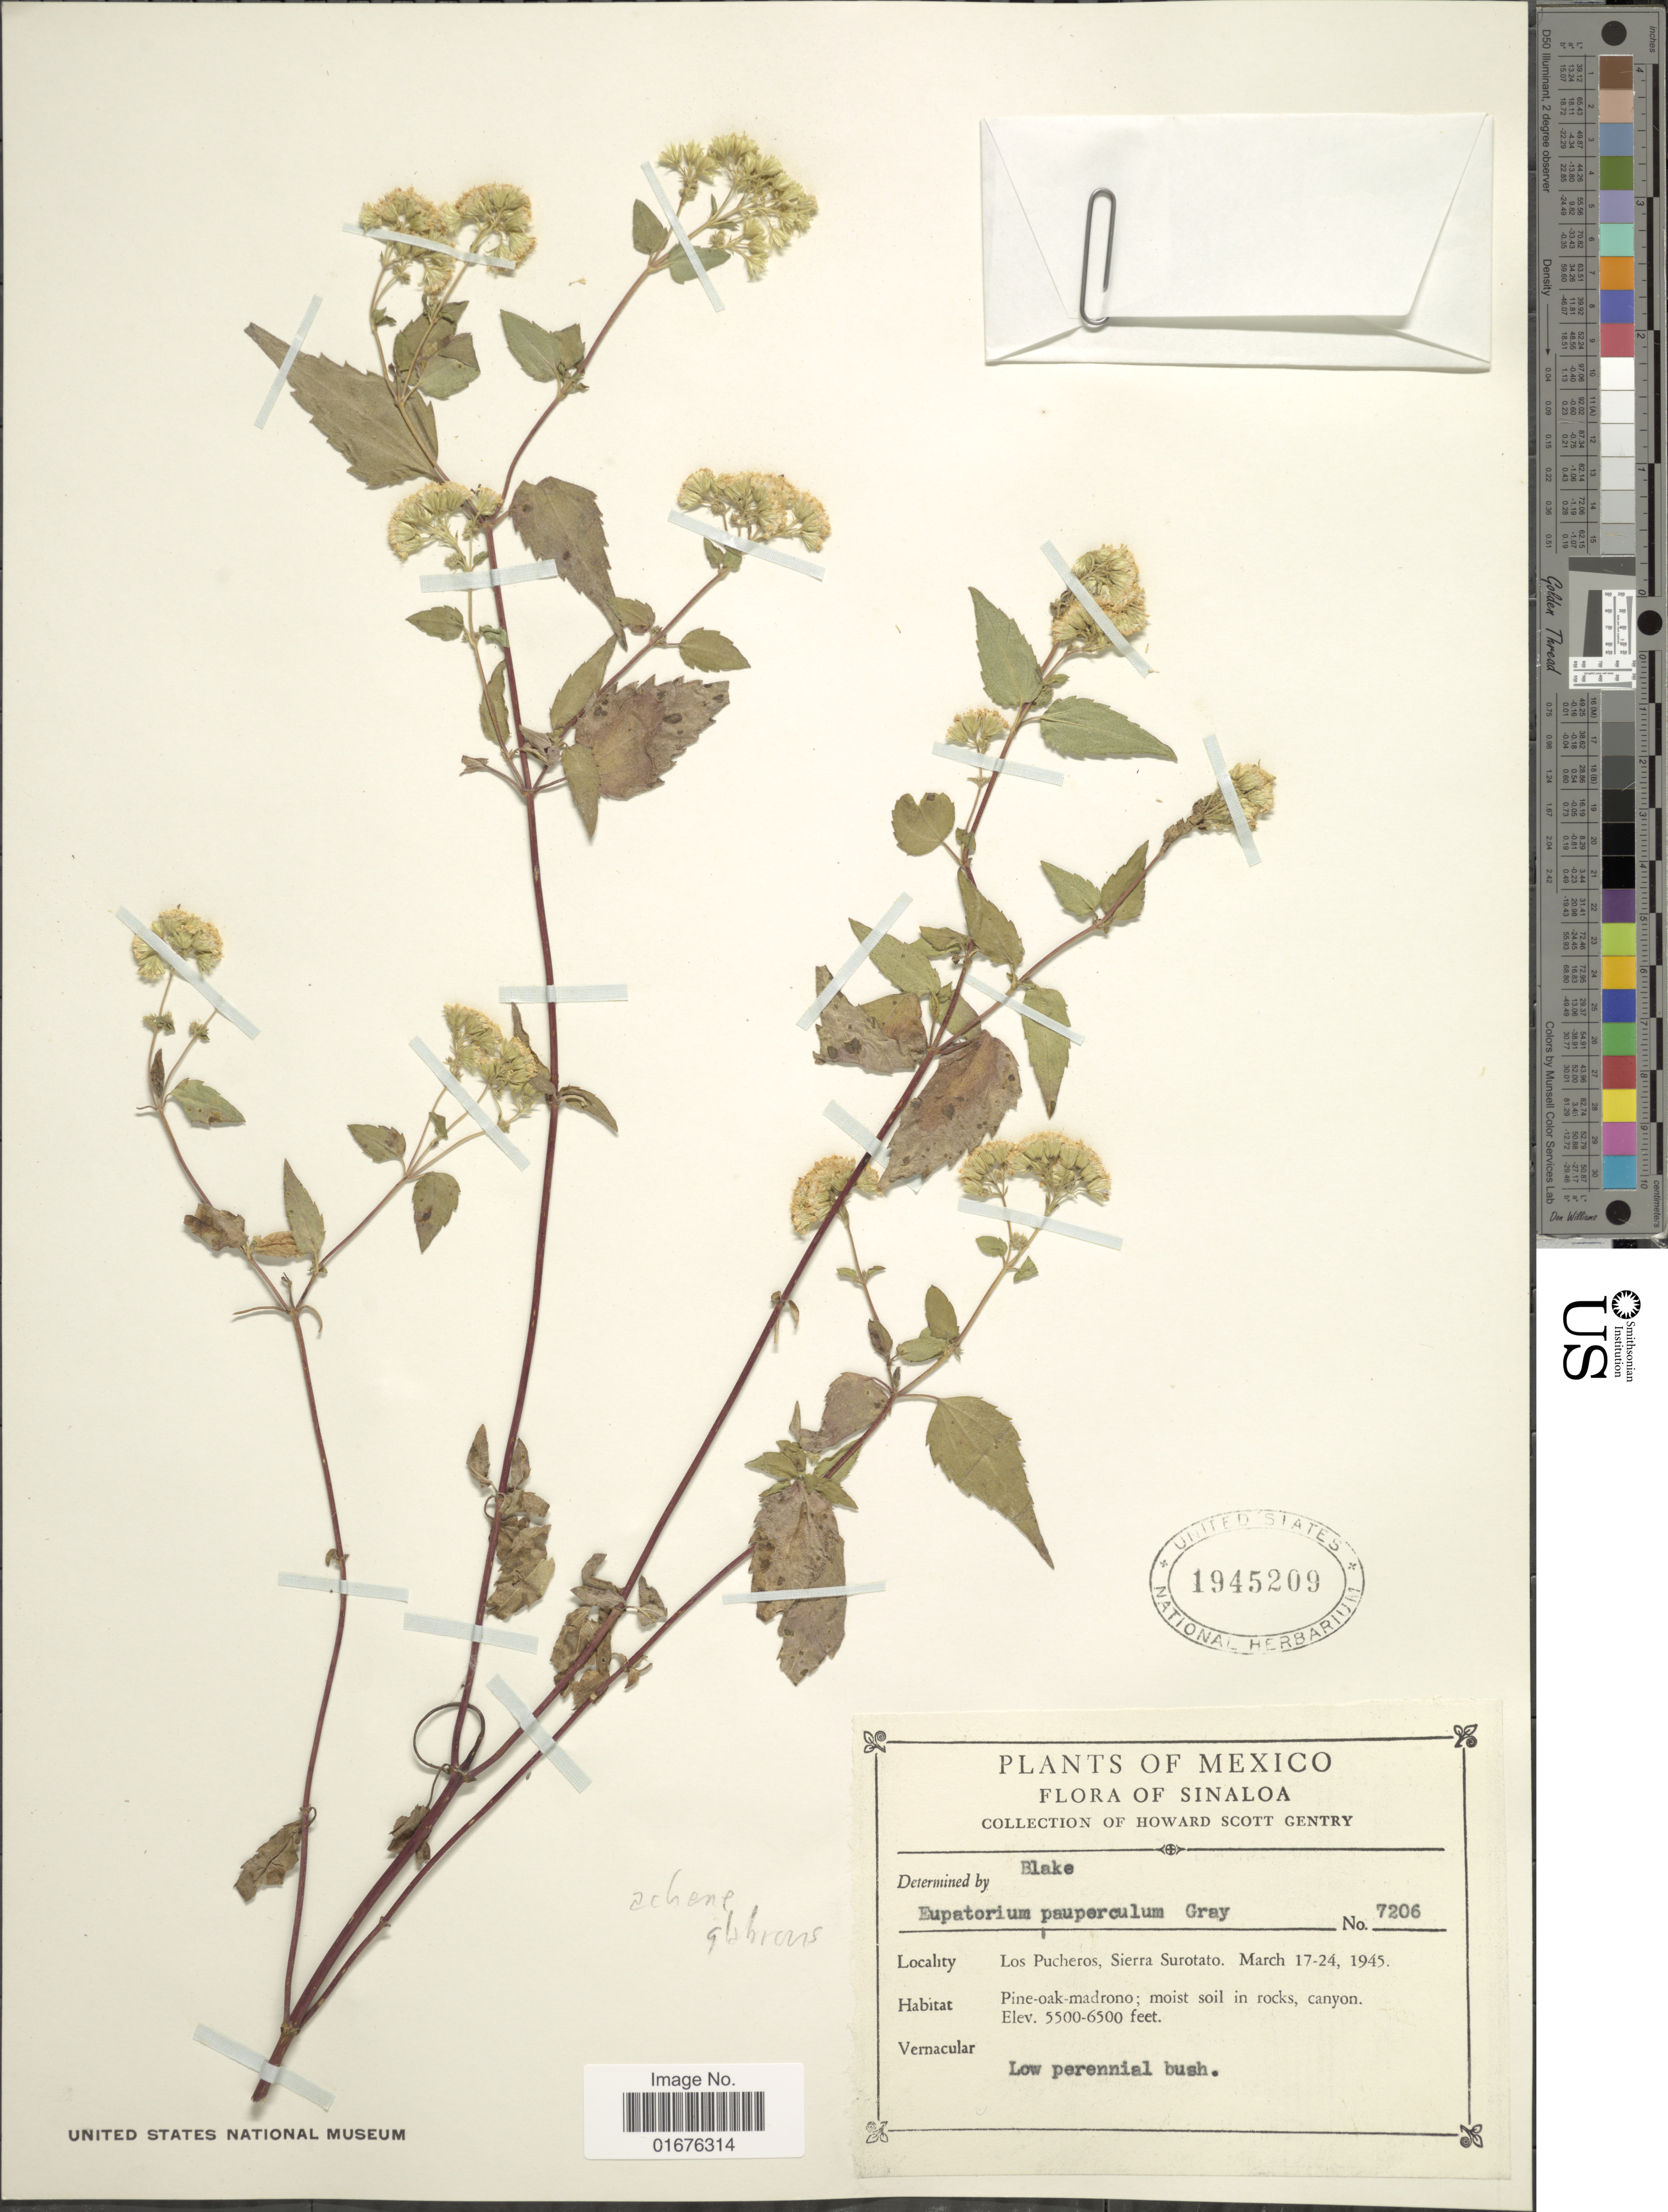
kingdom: Plantae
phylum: Tracheophyta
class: Magnoliopsida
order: Asterales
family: Asteraceae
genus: Ageratina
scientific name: Ageratina malacolepis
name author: (B.L. Rob.) R.M. King & H. Rob.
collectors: H. S. Gentry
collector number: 7206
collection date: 1945-03-17/1945-03-24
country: Mexico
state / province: Sinaloa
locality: Los Pucheros, Sierra Surotato, Pine-oak-madrono; moist soil in roks, canyon, low perrennial bush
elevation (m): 1676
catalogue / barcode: US 1945209